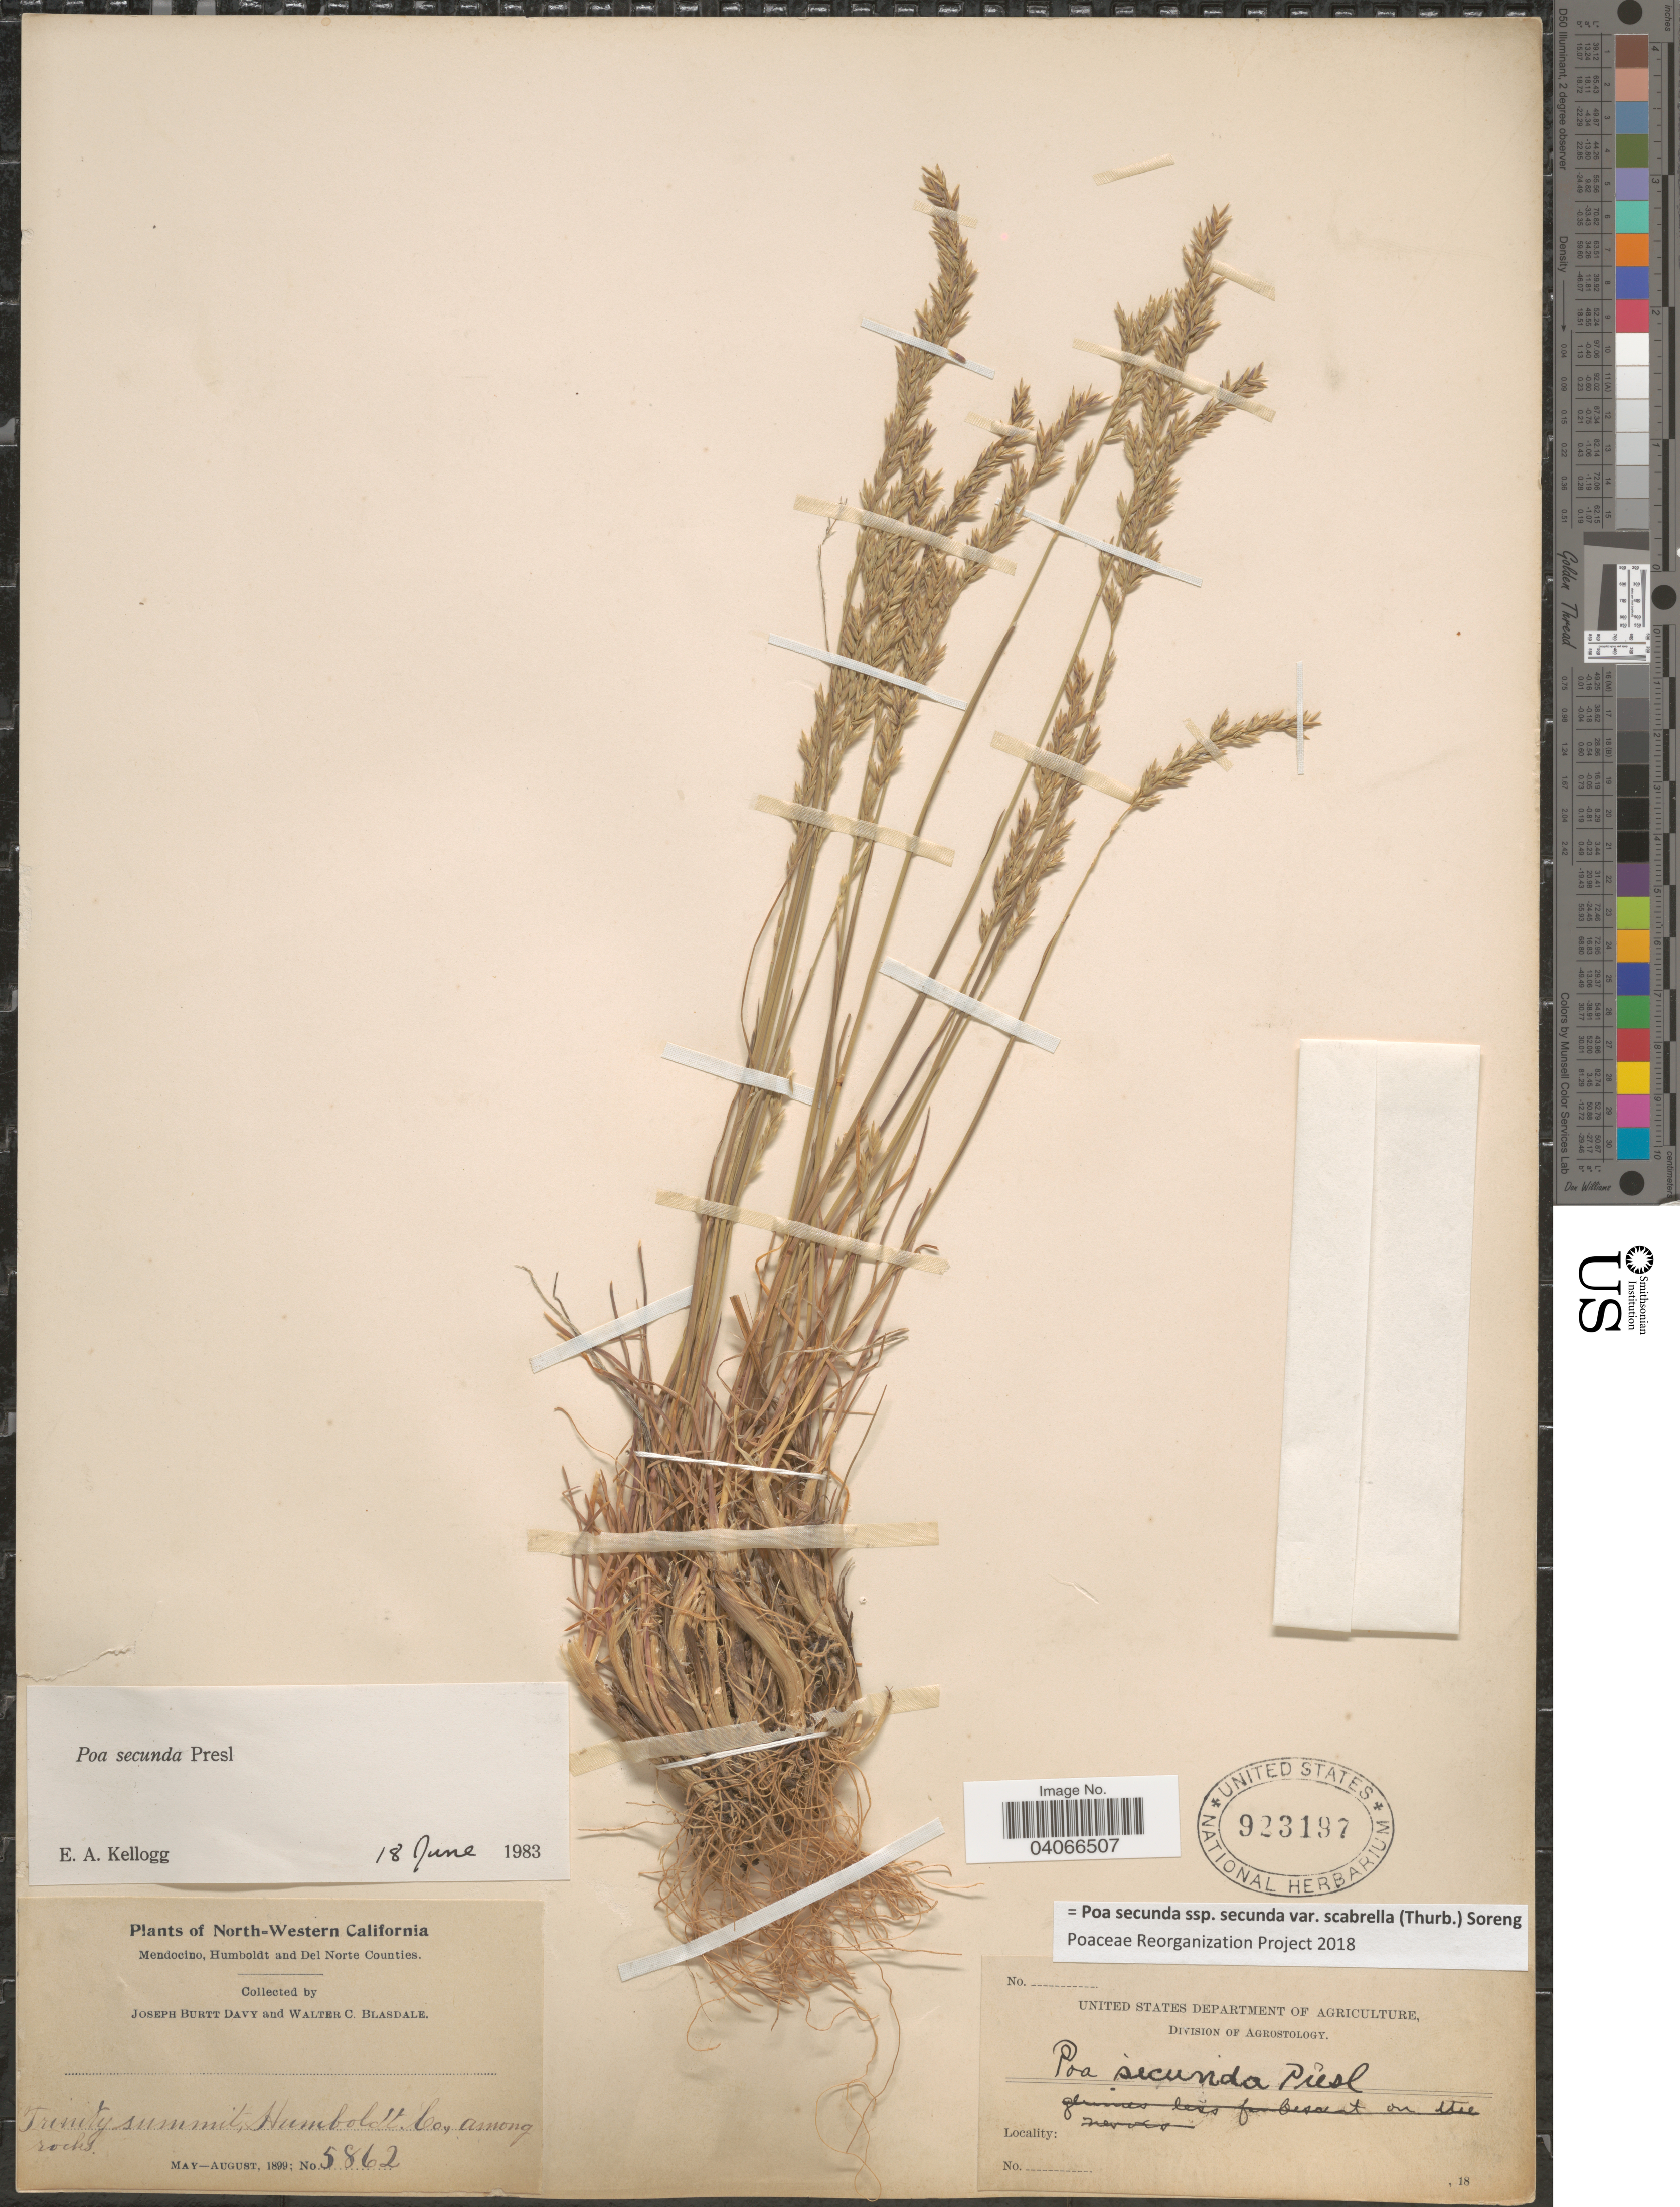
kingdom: Plantae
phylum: Tracheophyta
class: Liliopsida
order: Poales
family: Poaceae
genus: Poa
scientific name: Poa secunda subsp. secunda var. scabrella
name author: (Thurb.) Soreng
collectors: J. Burtt Davy & W. Blasdale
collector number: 5862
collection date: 1899-05/1899-08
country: United States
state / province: California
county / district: Humboldt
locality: North-Western California. Trinity summit, Humboldt Co., among rocks.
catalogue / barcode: US 923197